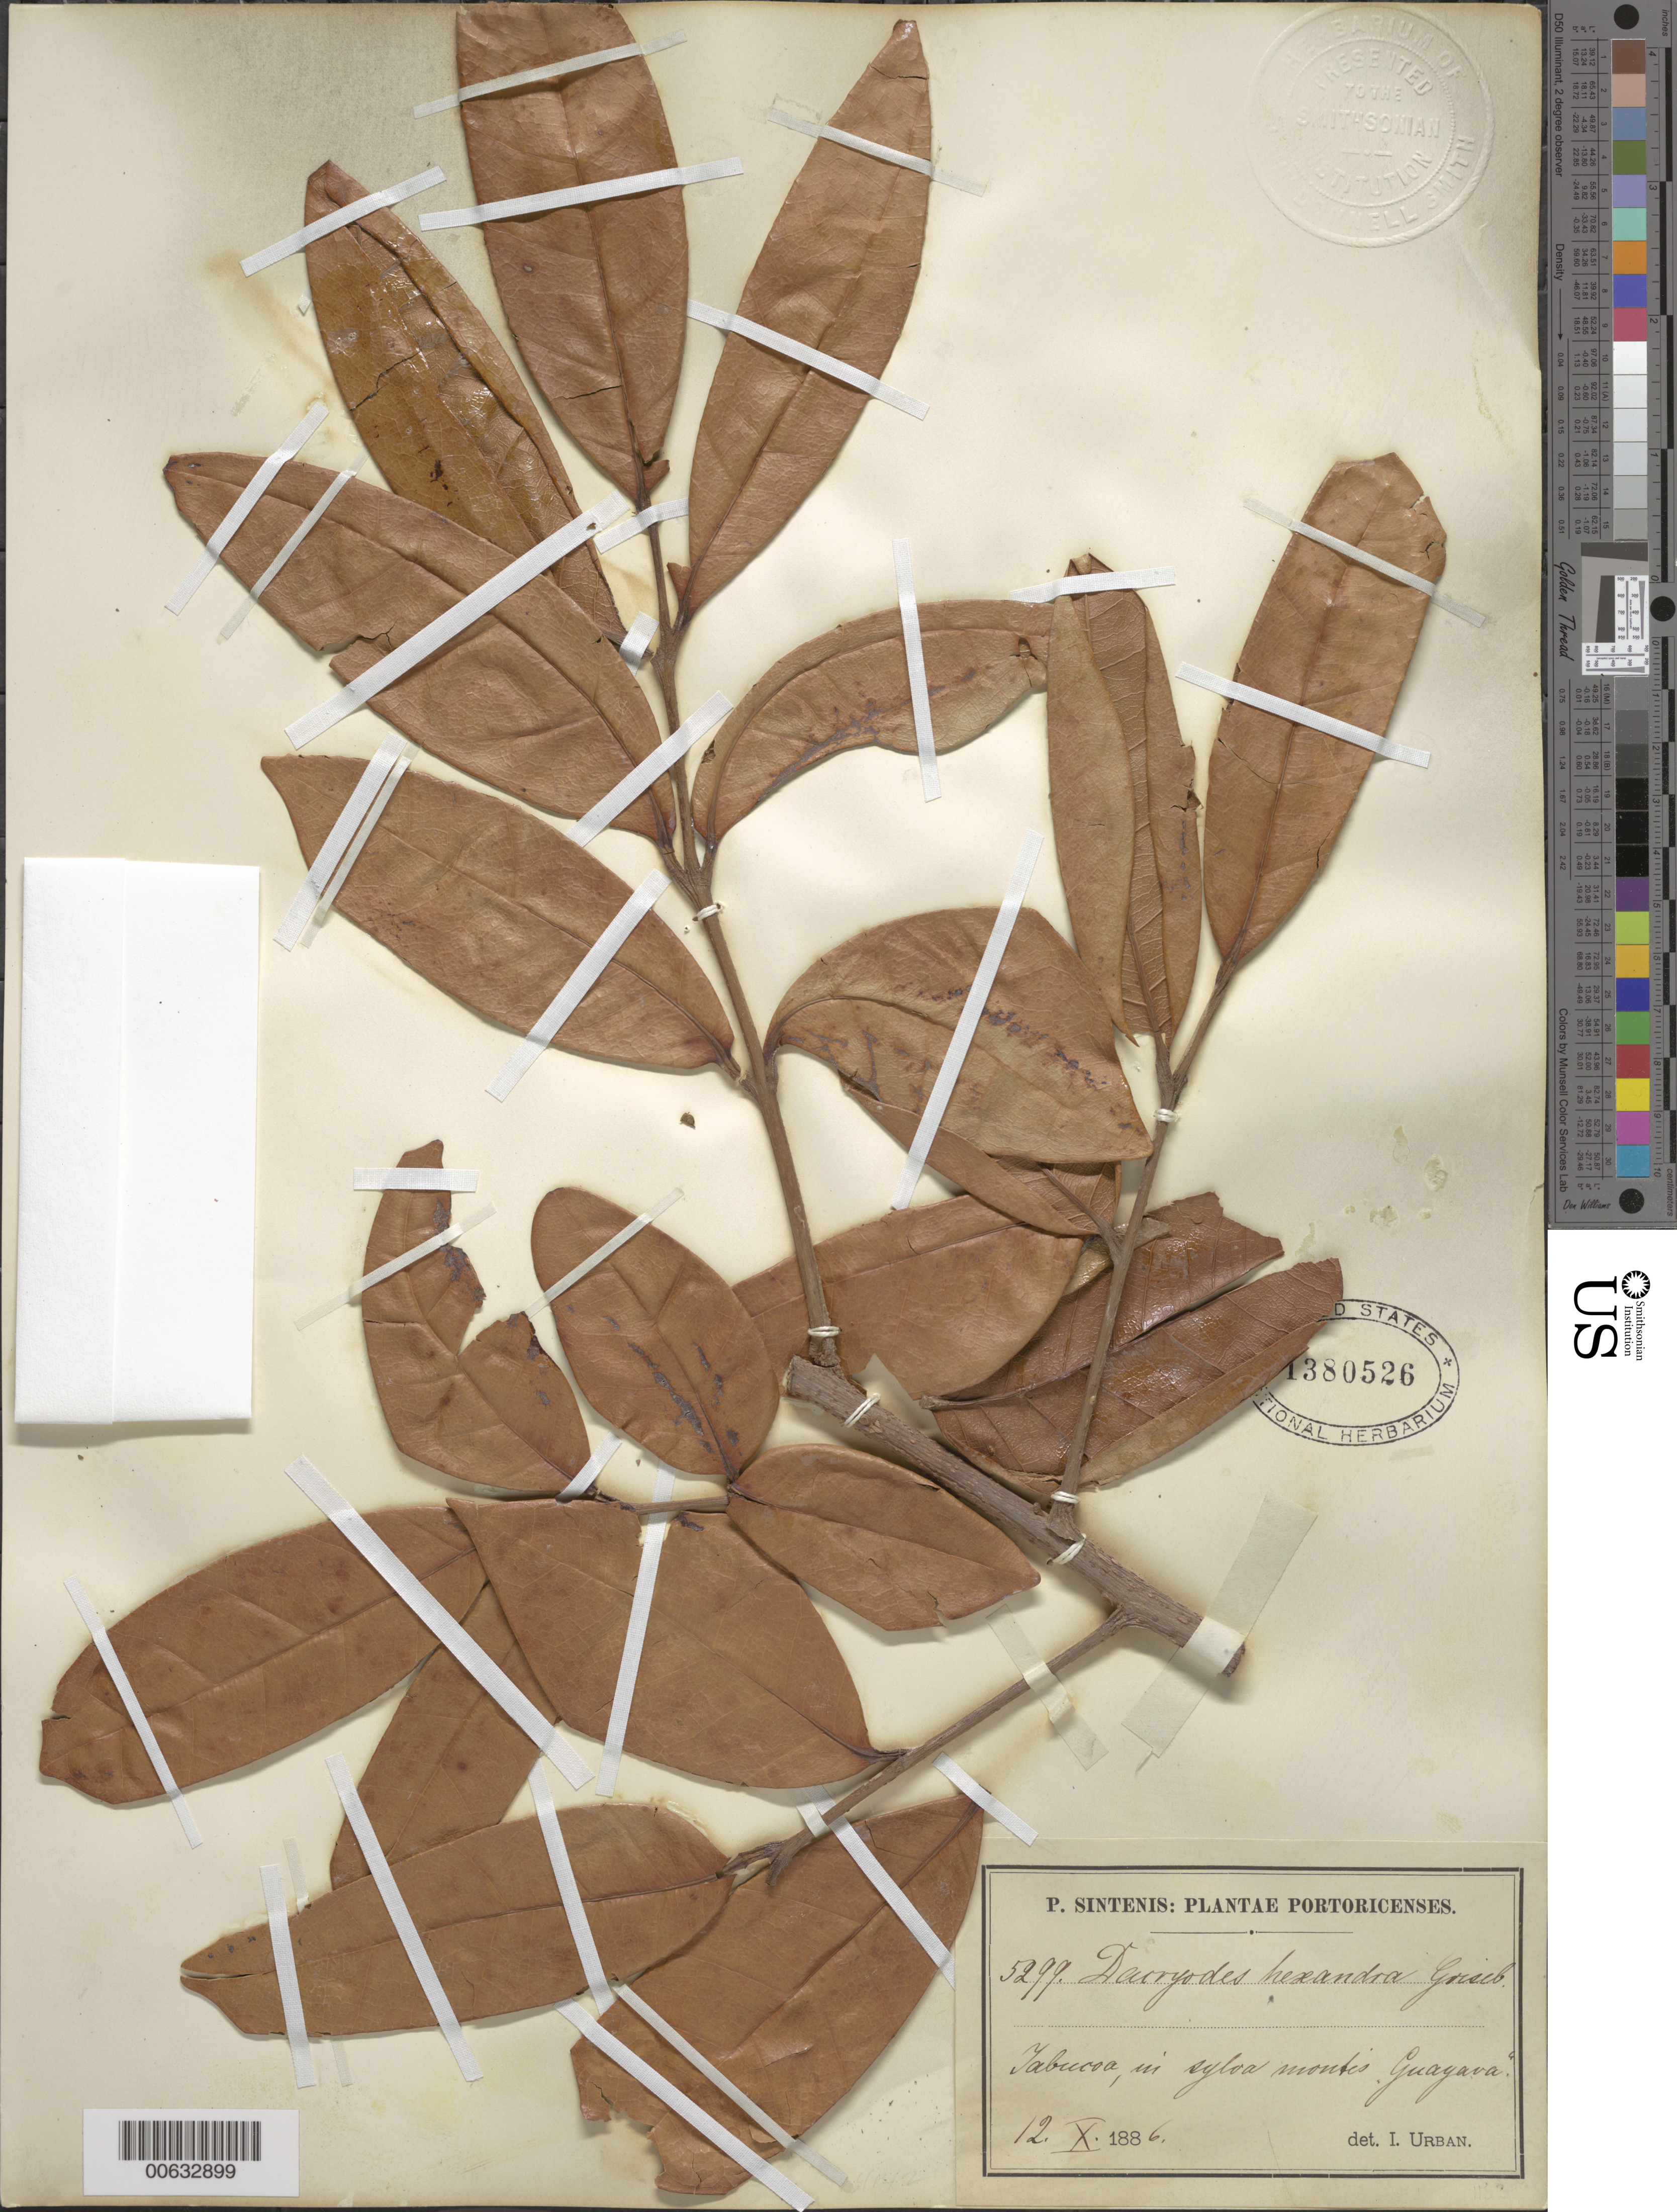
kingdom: Plantae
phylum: Tracheophyta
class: Magnoliopsida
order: Sapindales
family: Burseraceae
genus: Dacryodes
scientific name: Dacryodes excelsa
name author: Vahl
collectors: P. Sintenis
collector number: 5299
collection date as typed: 12 Oct 1886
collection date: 1886-10-12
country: Puerto Rico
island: Greater Antilles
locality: Yabucoa, in sylva montis Guayava.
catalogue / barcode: US 1380526